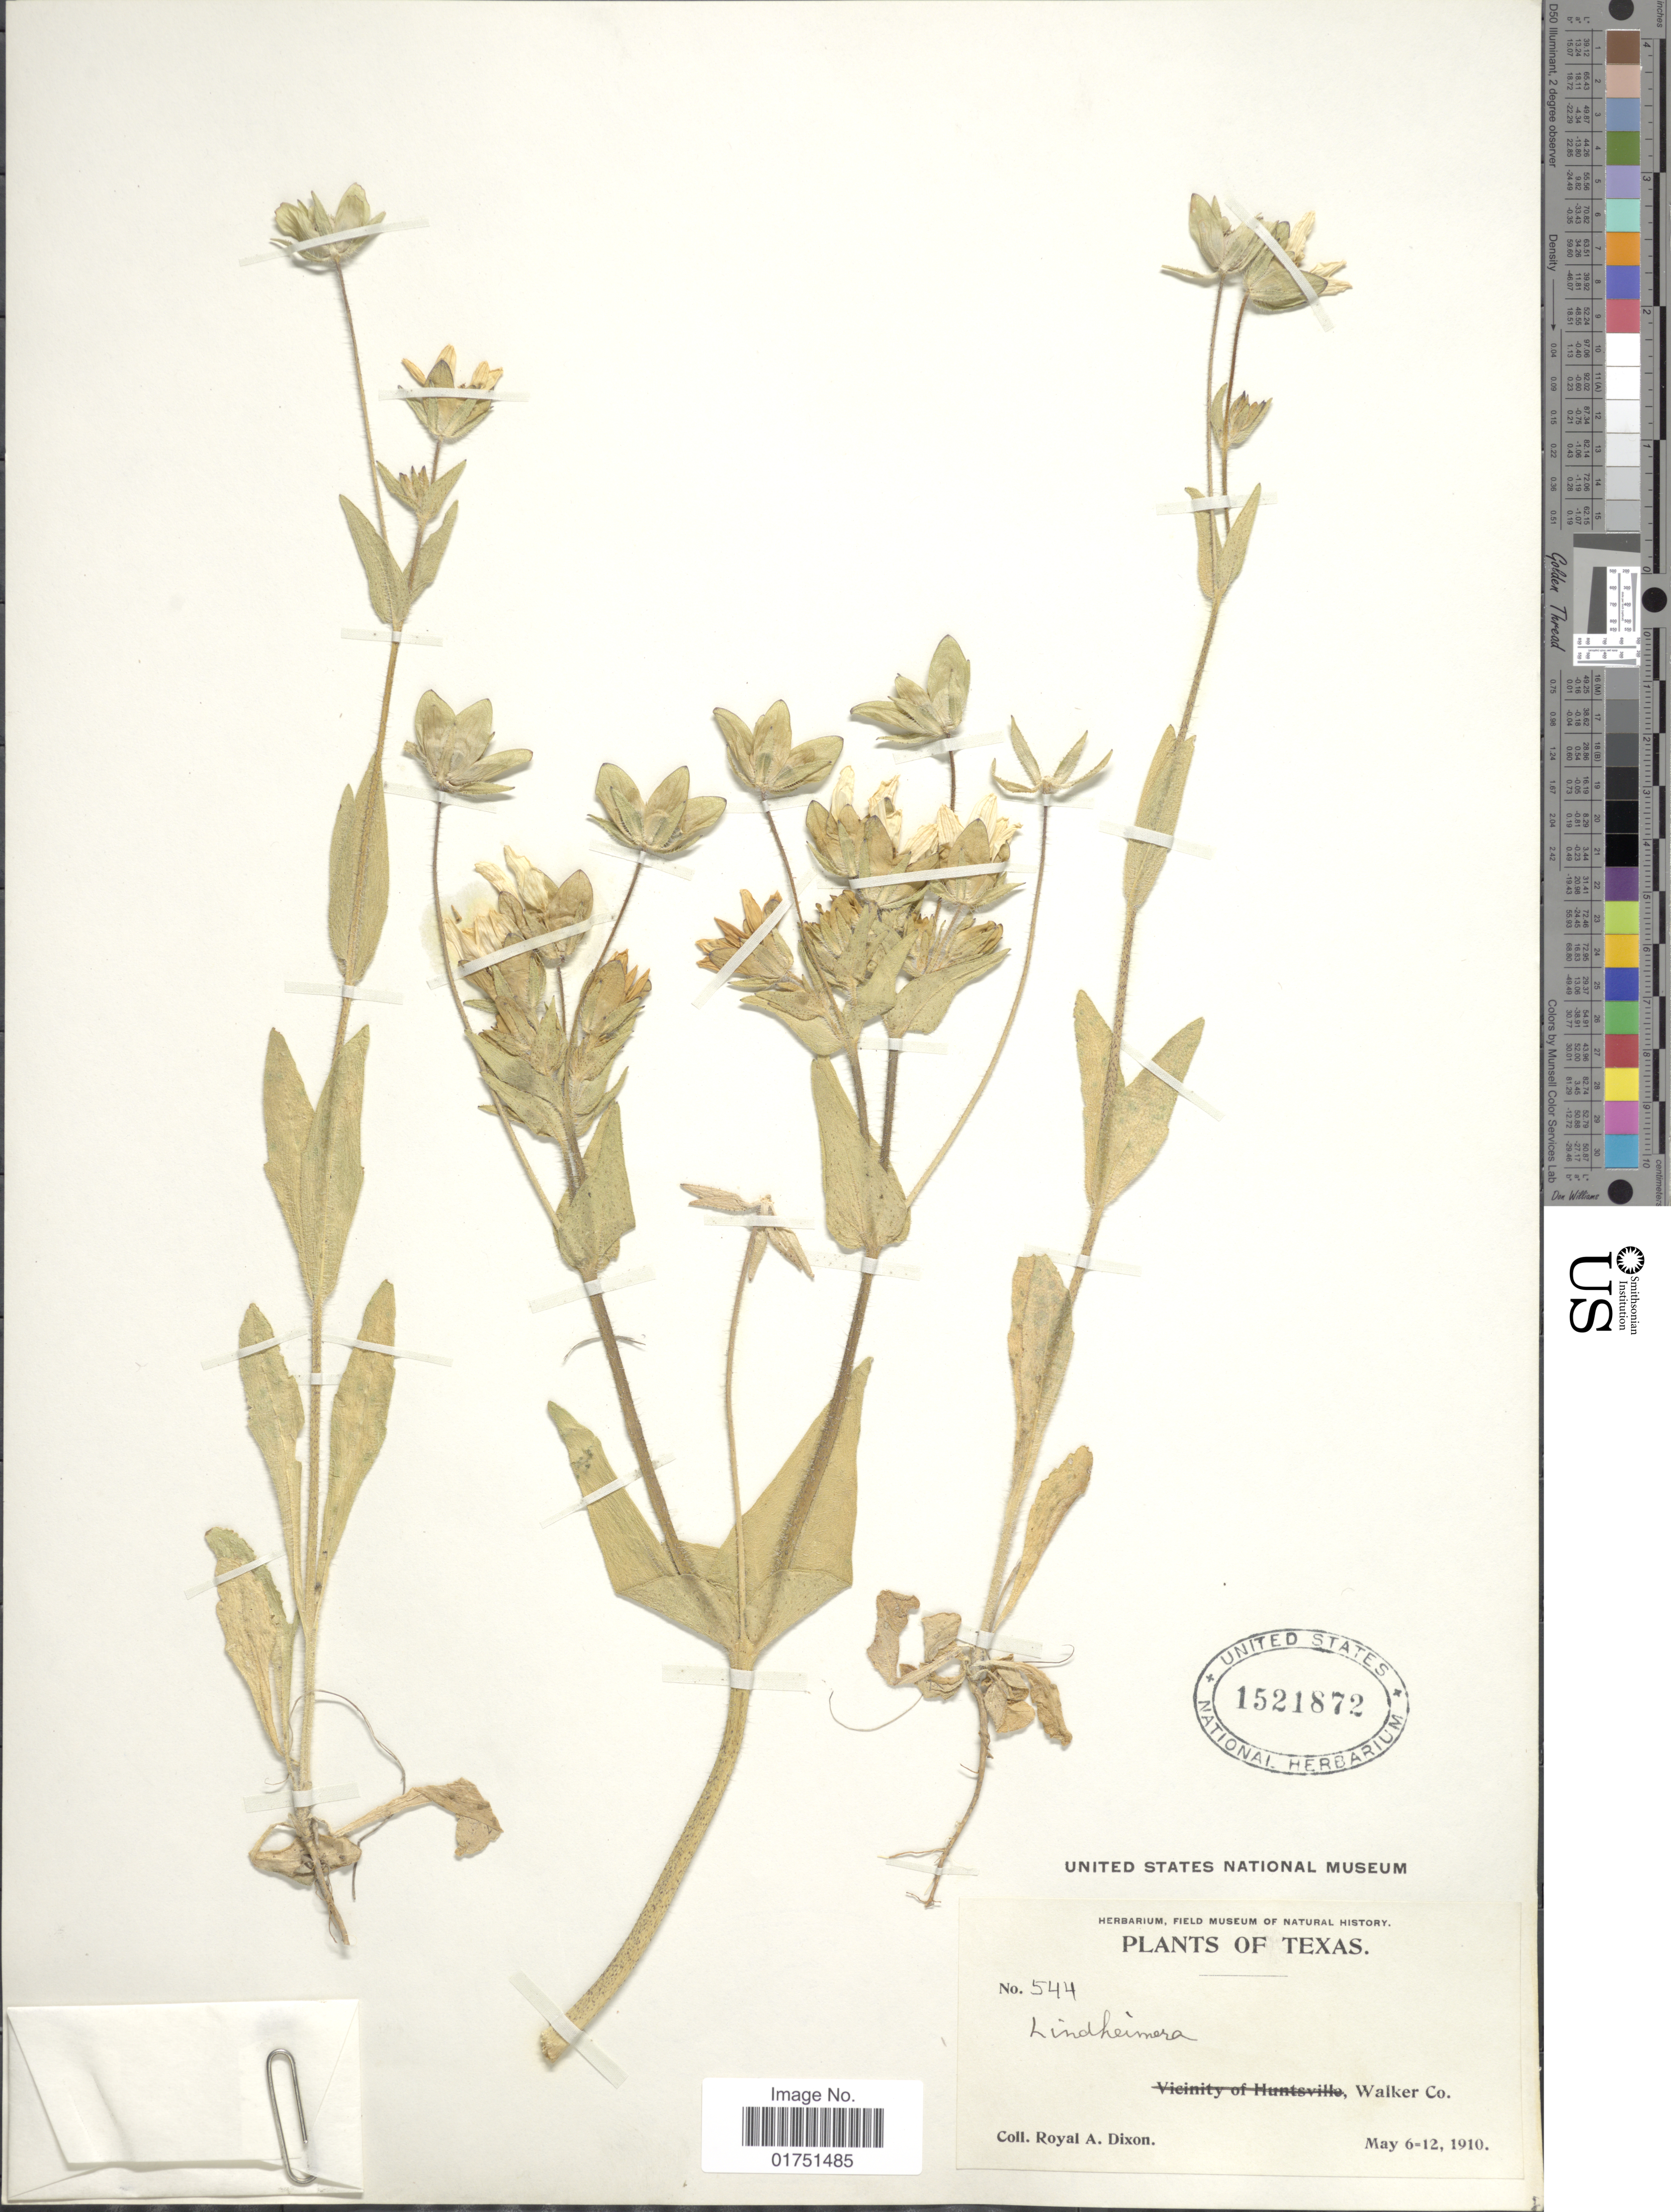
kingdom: Plantae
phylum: Tracheophyta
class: Magnoliopsida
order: Asterales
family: Asteraceae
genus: Lindheimera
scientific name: Lindheimera sp.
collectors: R. A. Dixon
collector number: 544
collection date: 1910-05-06/1910-05-12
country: United States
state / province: Texas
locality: Walker Co.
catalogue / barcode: US 1521872